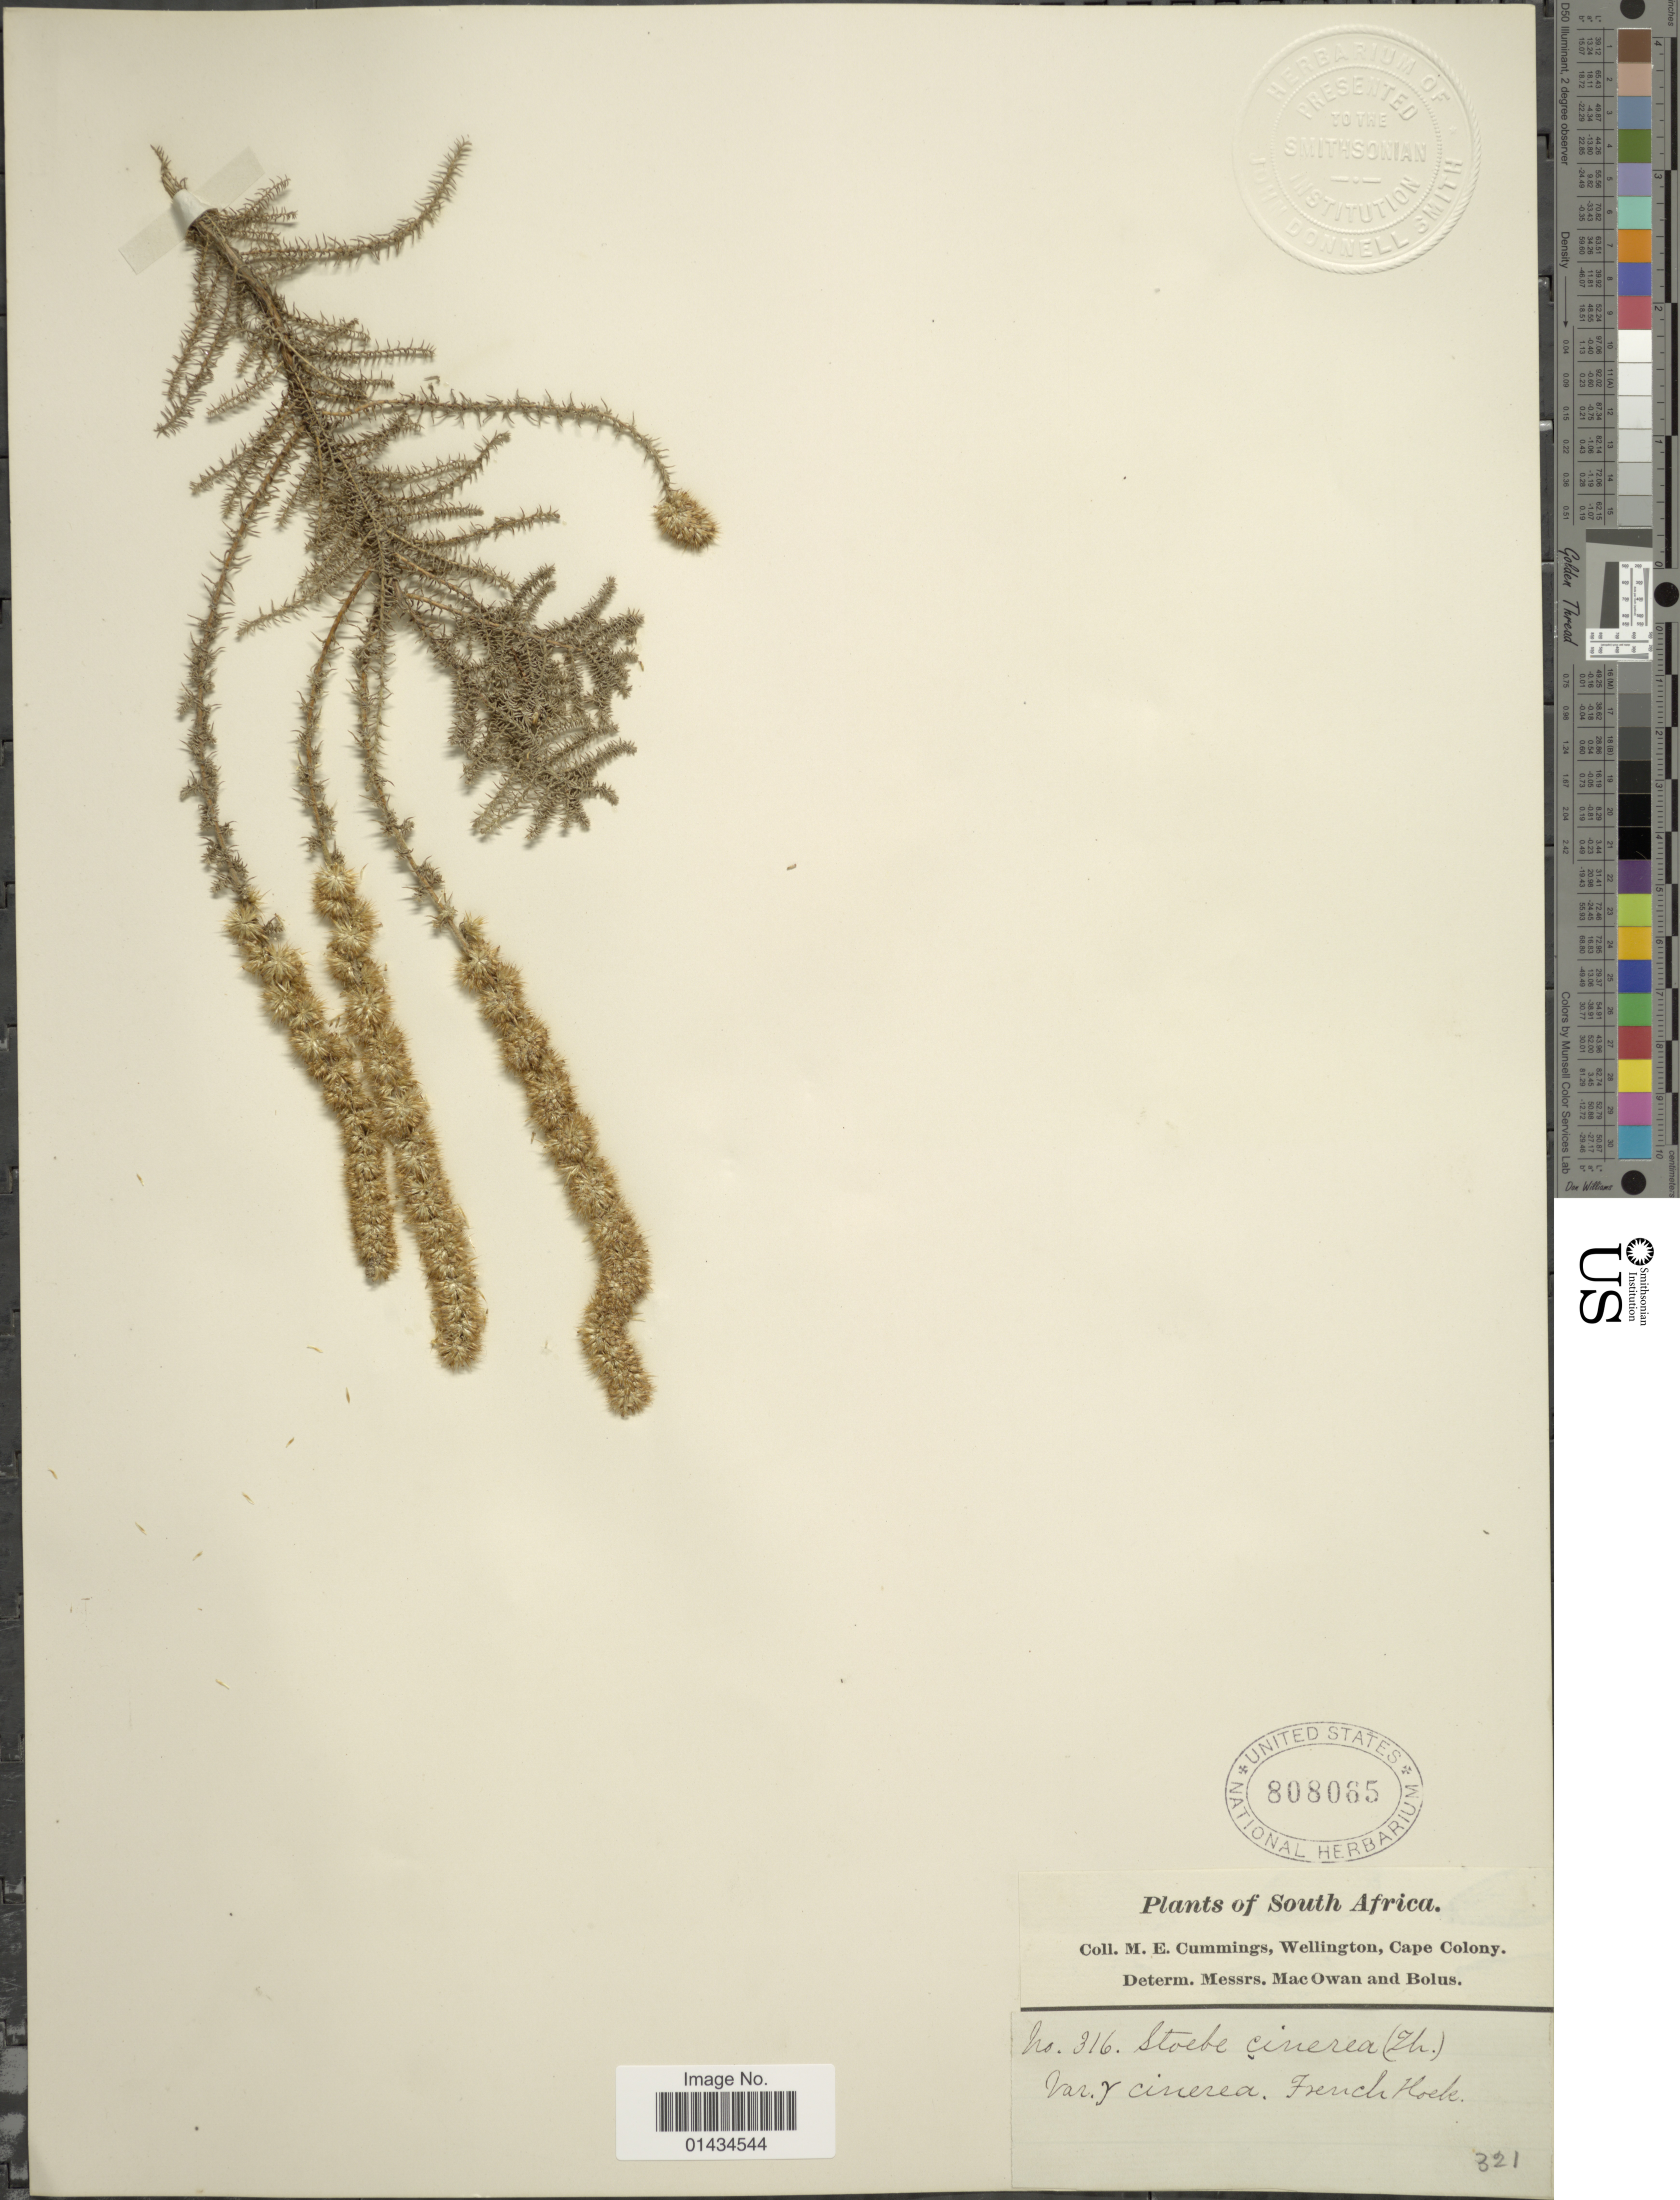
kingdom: Plantae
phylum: Tracheophyta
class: Magnoliopsida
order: Asterales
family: Asteraceae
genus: Stoebe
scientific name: Stoebe cinerea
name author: (L.) Thunb.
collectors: M. E. Cummings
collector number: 316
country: South Africa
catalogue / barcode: US 808065